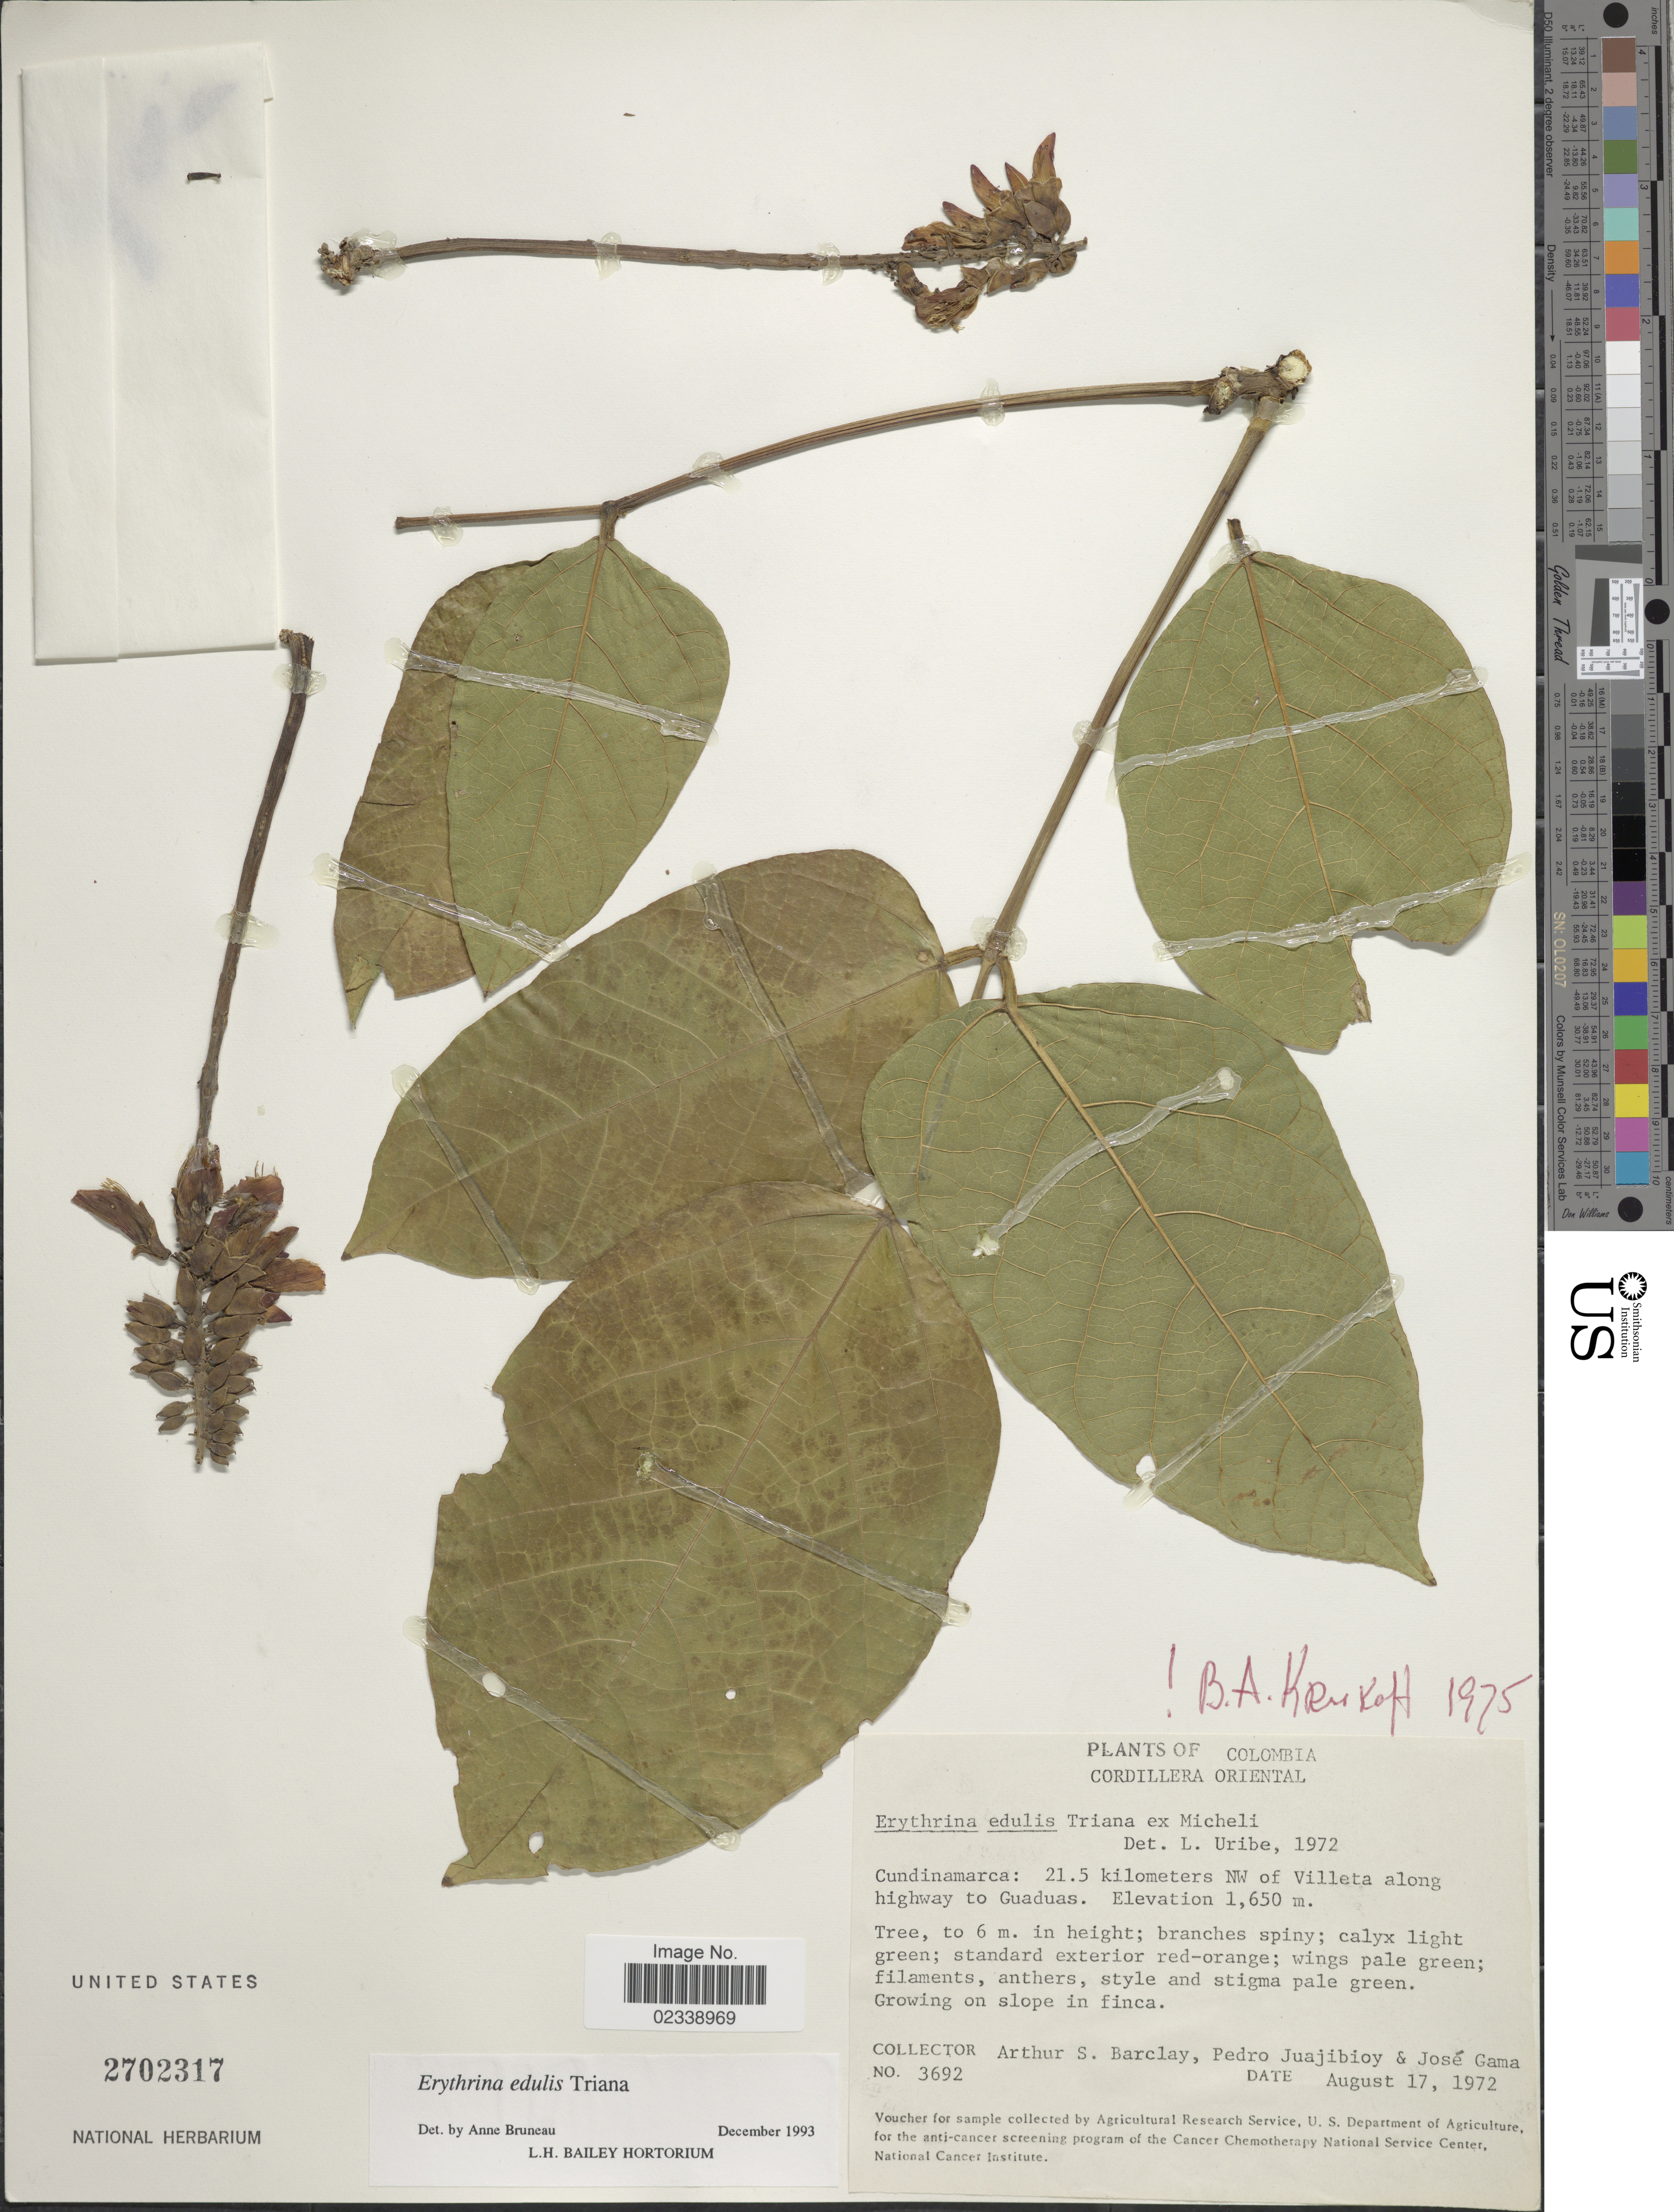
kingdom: Plantae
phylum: Tracheophyta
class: Magnoliopsida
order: Fabales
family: Fabaceae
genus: Erythrina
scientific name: Erythrina edulis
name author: Triana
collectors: A. S. Barclay, P. Juajibioy & J. Gama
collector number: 3692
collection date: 1972-08-17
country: Colombia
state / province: Cundinamarca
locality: Cordillera Oriental, 21.5 kilometers NW of Villeta along highway to Guaduas.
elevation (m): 1650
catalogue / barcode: US 2702317